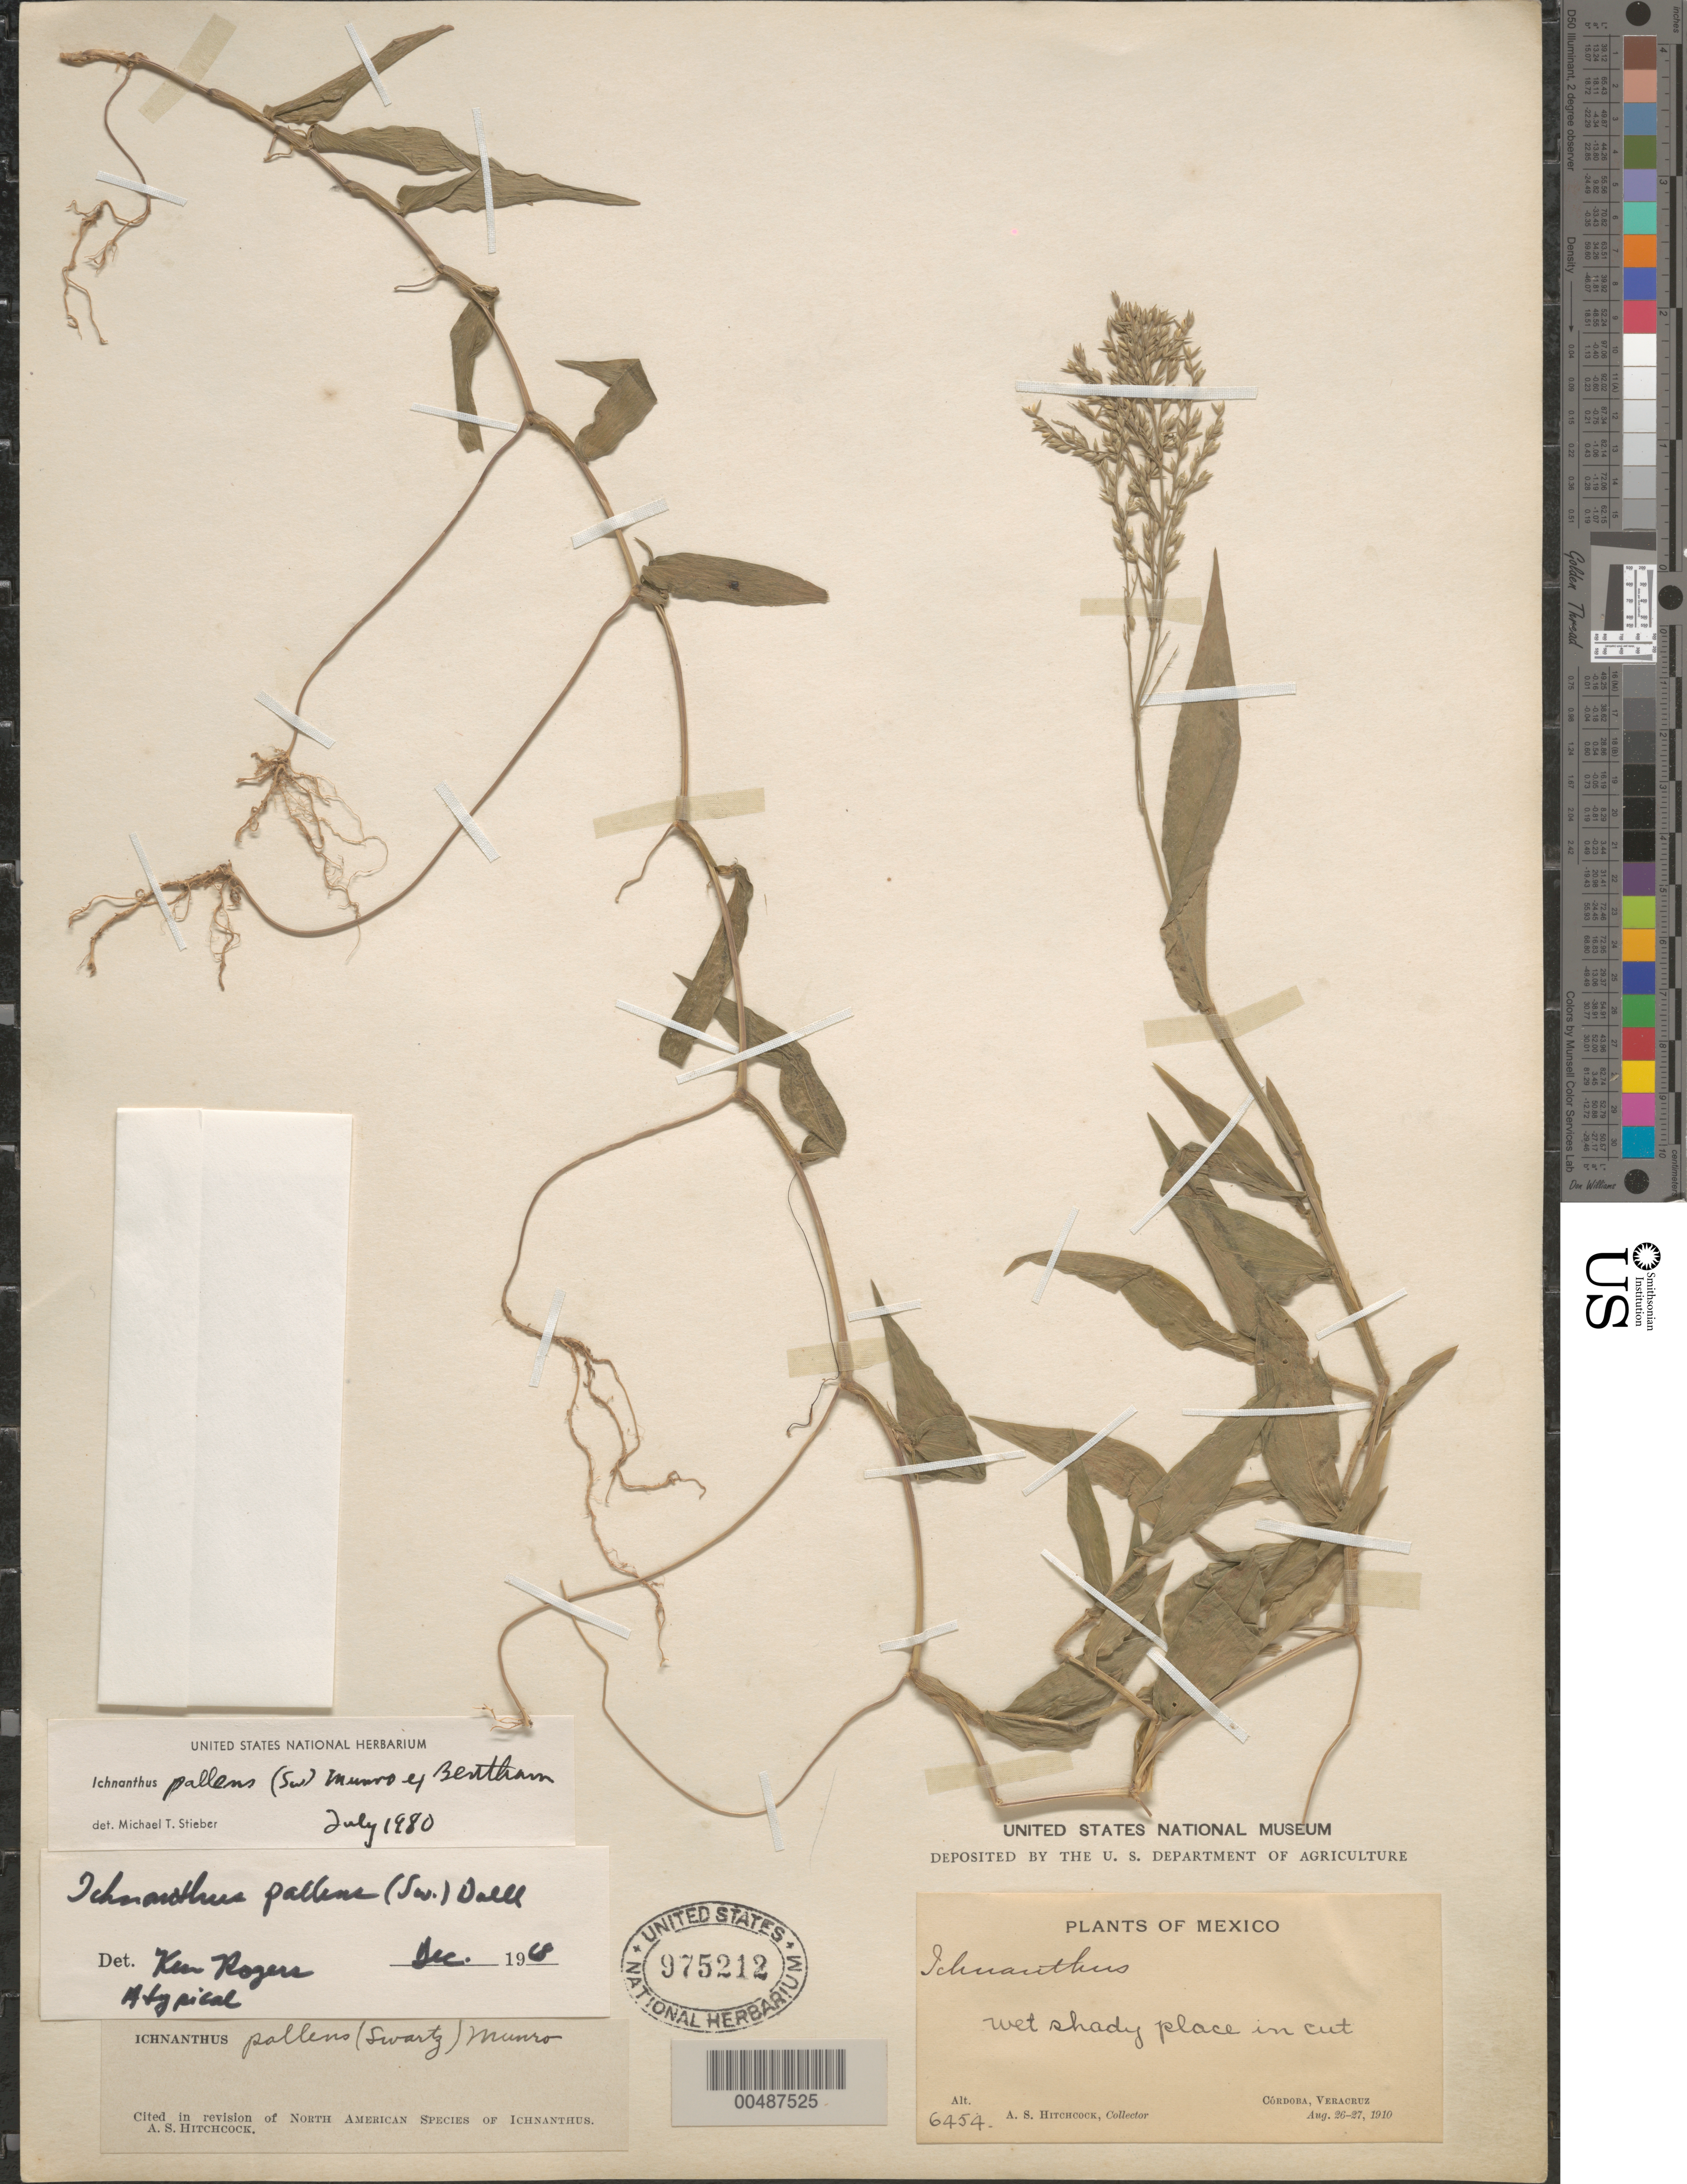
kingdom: Plantae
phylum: Tracheophyta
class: Liliopsida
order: Poales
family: Poaceae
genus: Ichnanthus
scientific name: Ichnanthus pallens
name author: (Sw.) Munro ex Benth.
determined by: Stieber, M. T.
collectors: A. S. Hitchcock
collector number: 6454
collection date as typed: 26 Aug 1910 to 27 Aug 1910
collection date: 1910-08-26/1910-08-27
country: Mexico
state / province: Veracruz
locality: C¢rdoba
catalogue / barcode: US 975212